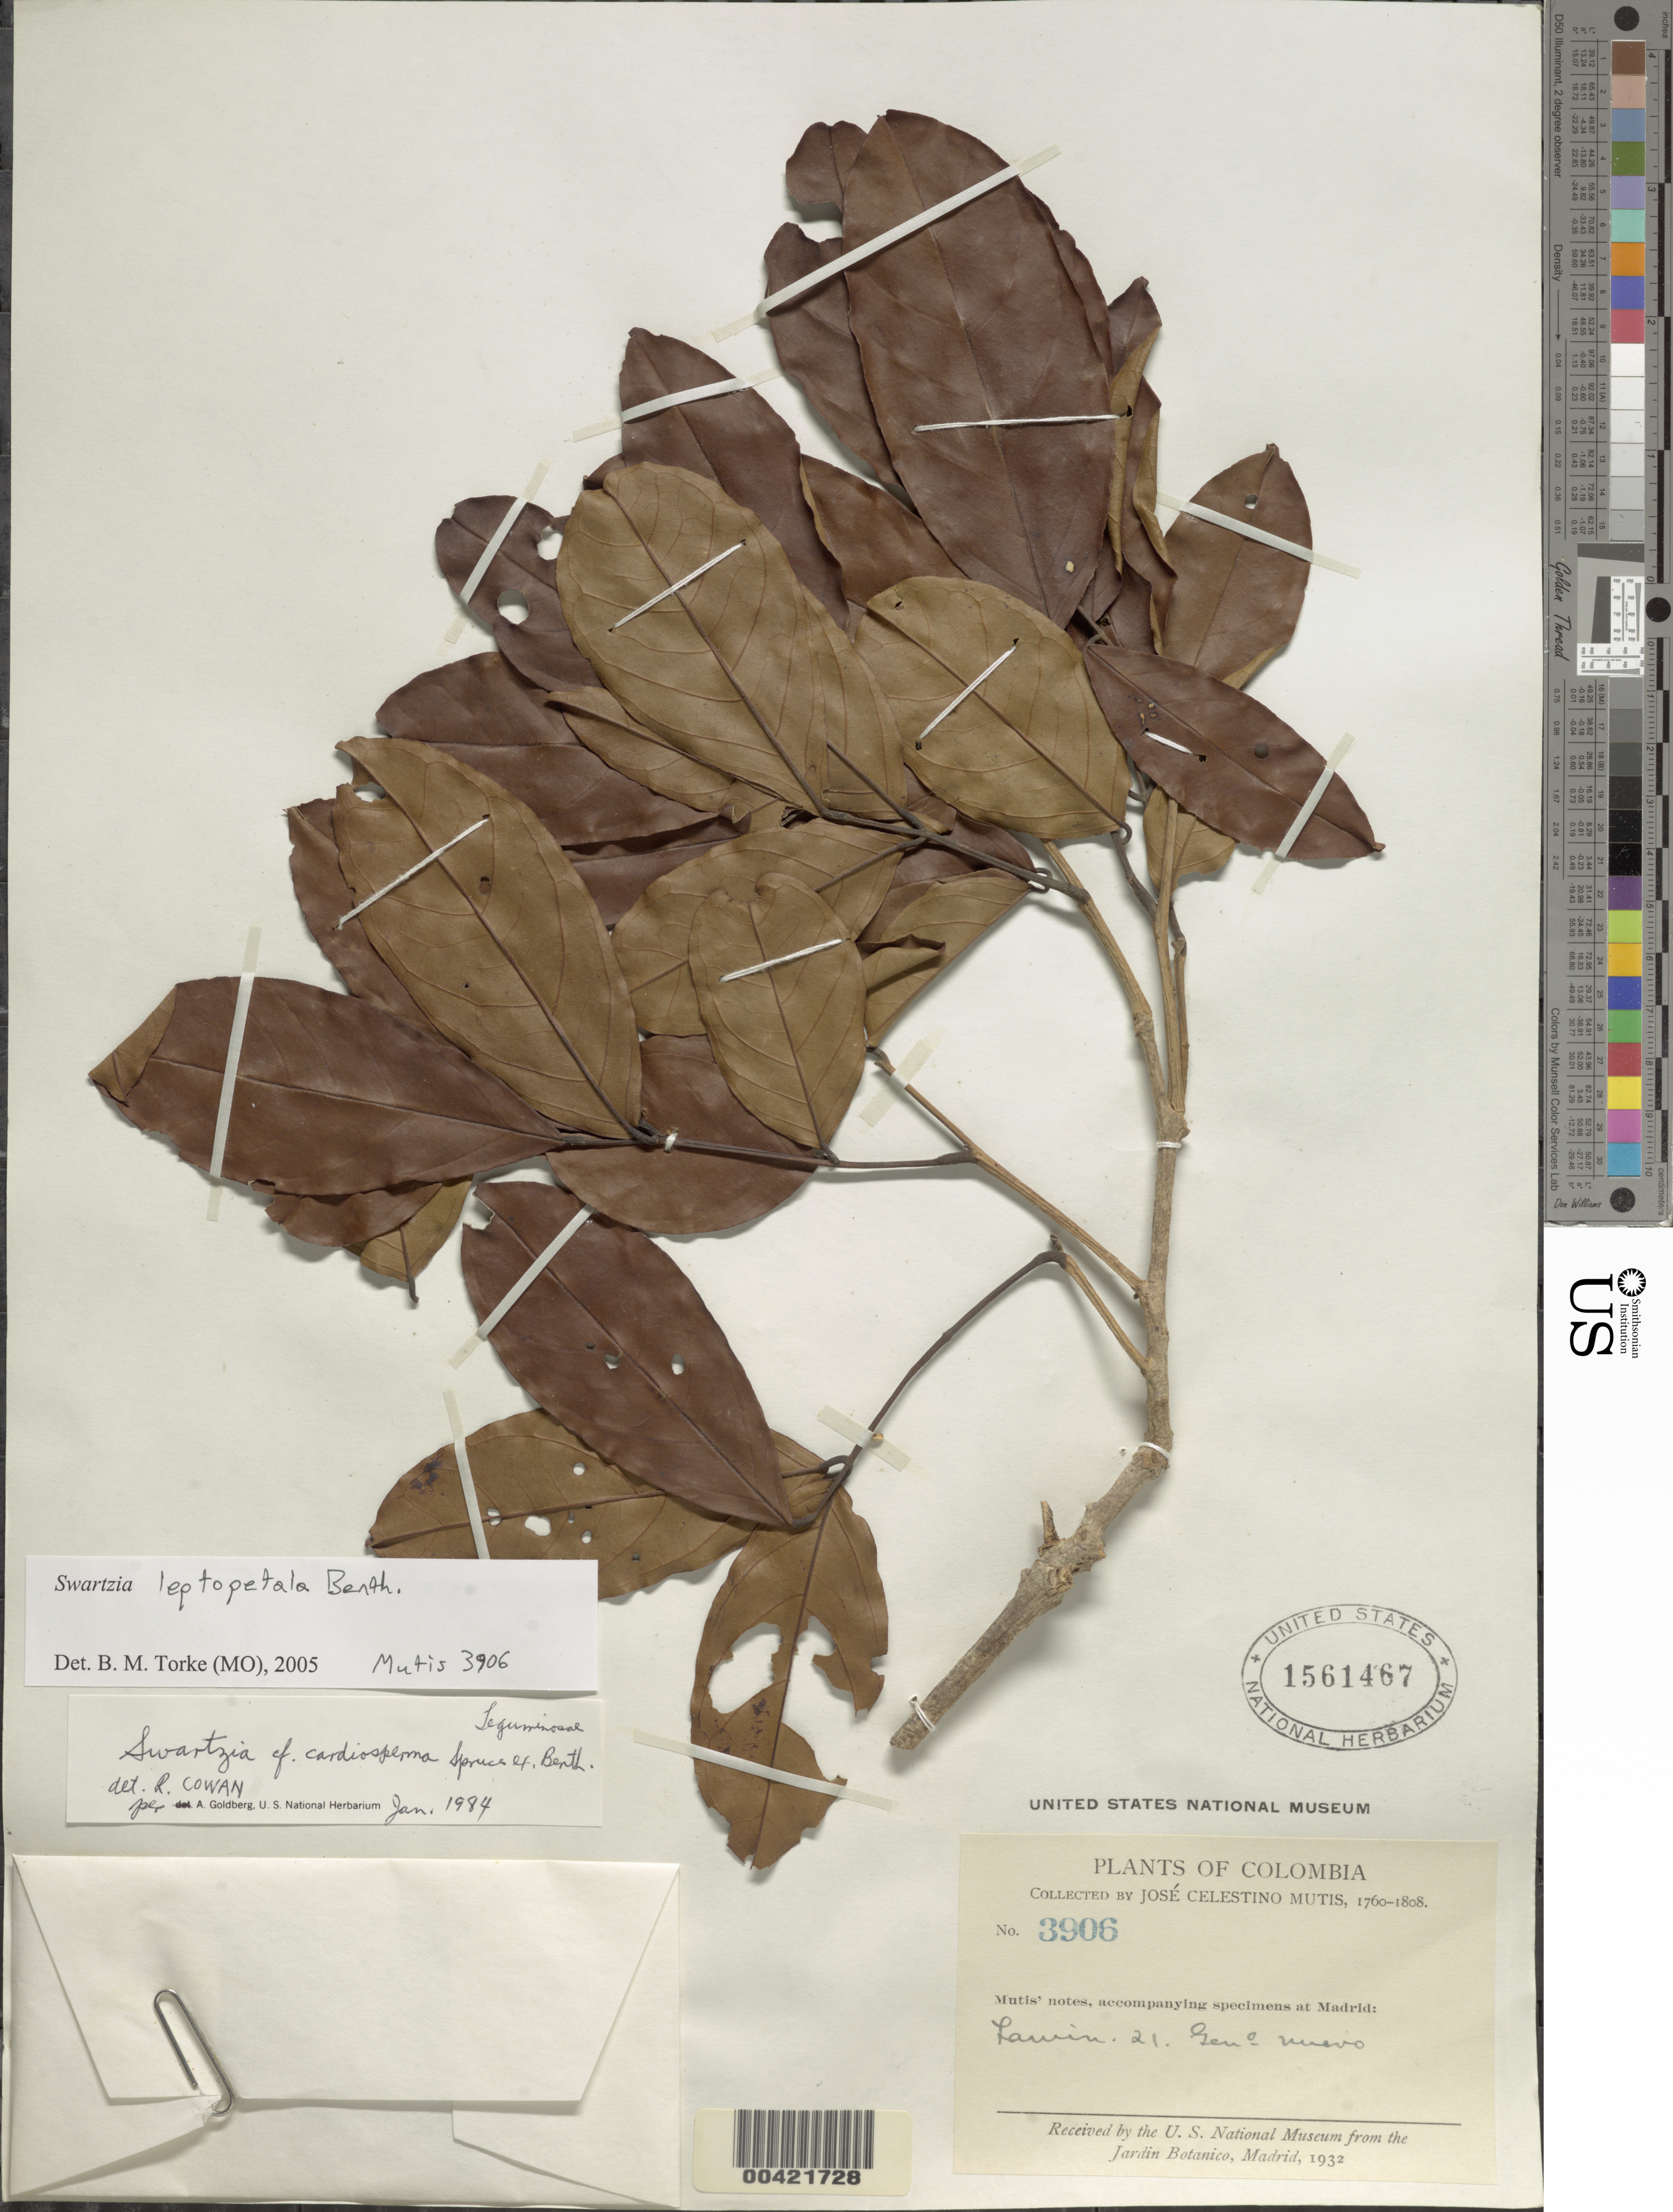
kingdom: Plantae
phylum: Tracheophyta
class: Magnoliopsida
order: Fabales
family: Fabaceae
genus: Swartzia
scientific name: Swartzia leptopetala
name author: Benth.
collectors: J. C. B. Mutis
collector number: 3906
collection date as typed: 1760 to -- -- 1808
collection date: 1760/1808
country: Colombia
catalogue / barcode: US 1561467